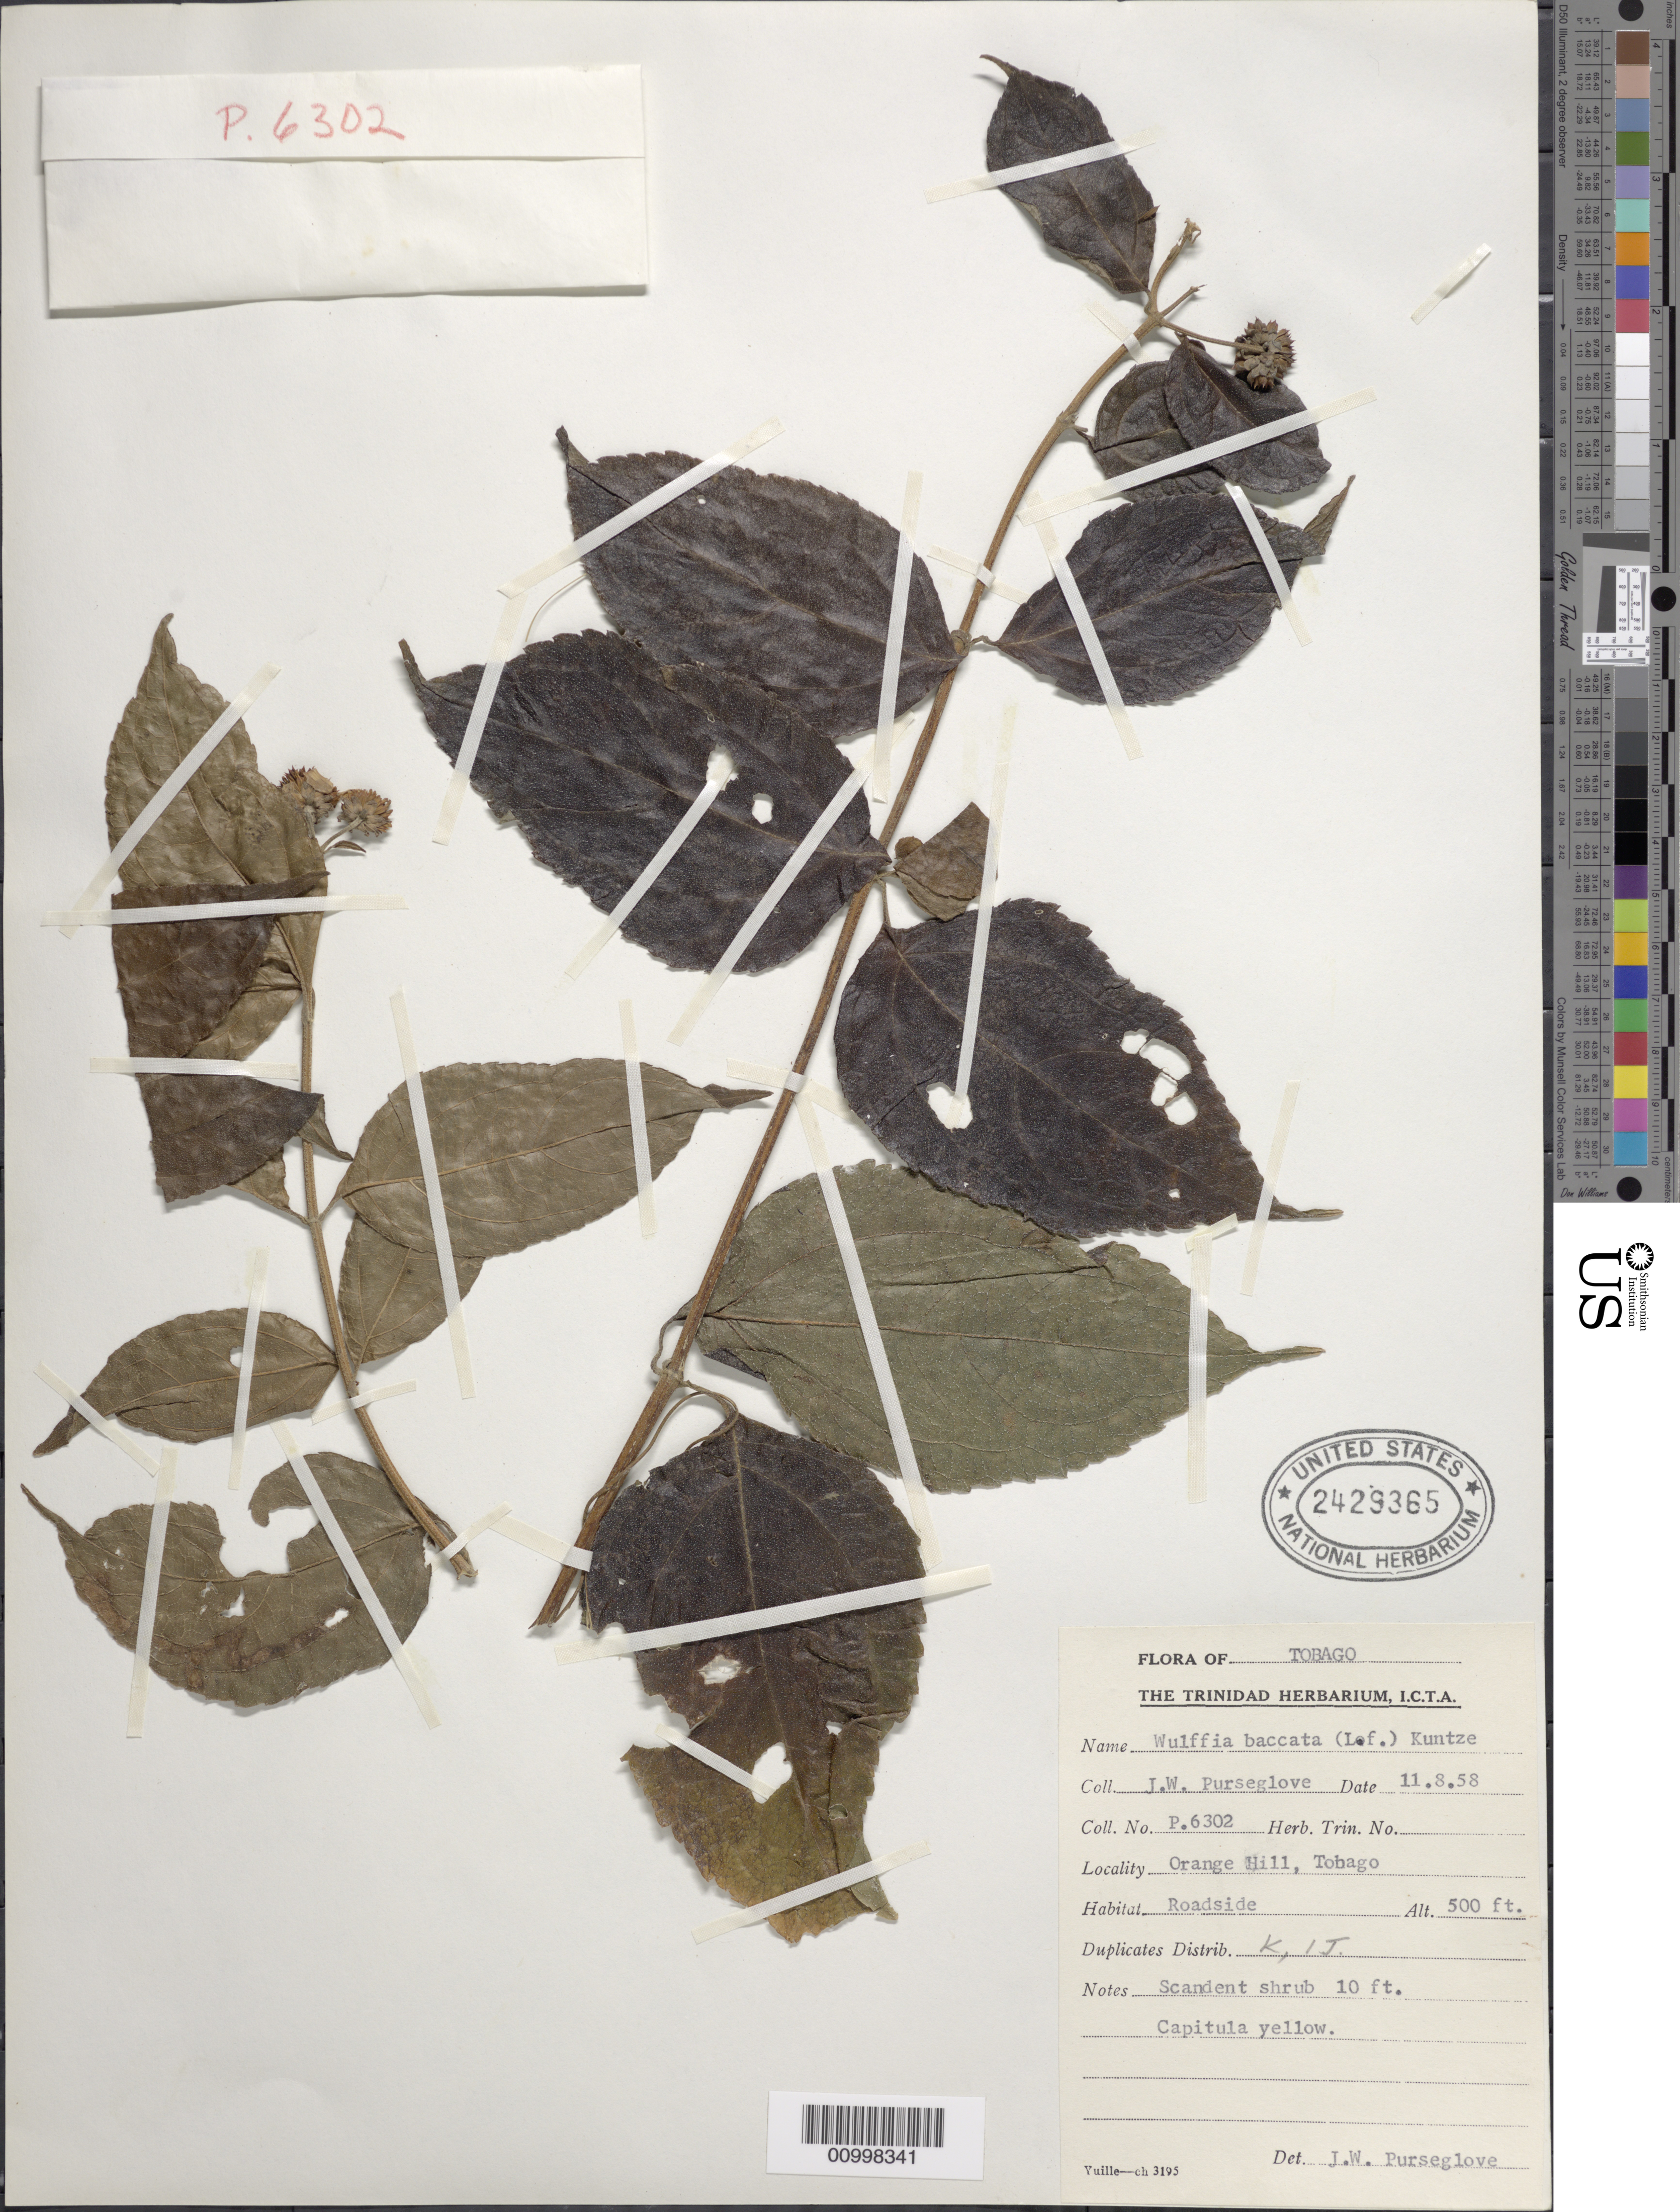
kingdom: Plantae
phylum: Tracheophyta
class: Magnoliopsida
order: Asterales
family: Asteraceae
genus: Wulffia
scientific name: Wulffia baccata var. baccata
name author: (L.) Kuntze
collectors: J. Purseglove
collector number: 6302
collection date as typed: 08 Nov 1958 or 11 Aug 1958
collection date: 1958-08-11 or 1958-11-08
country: Trinidad and Tobago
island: Tobago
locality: Orange Hill, roadside.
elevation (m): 152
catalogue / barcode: US 2429365